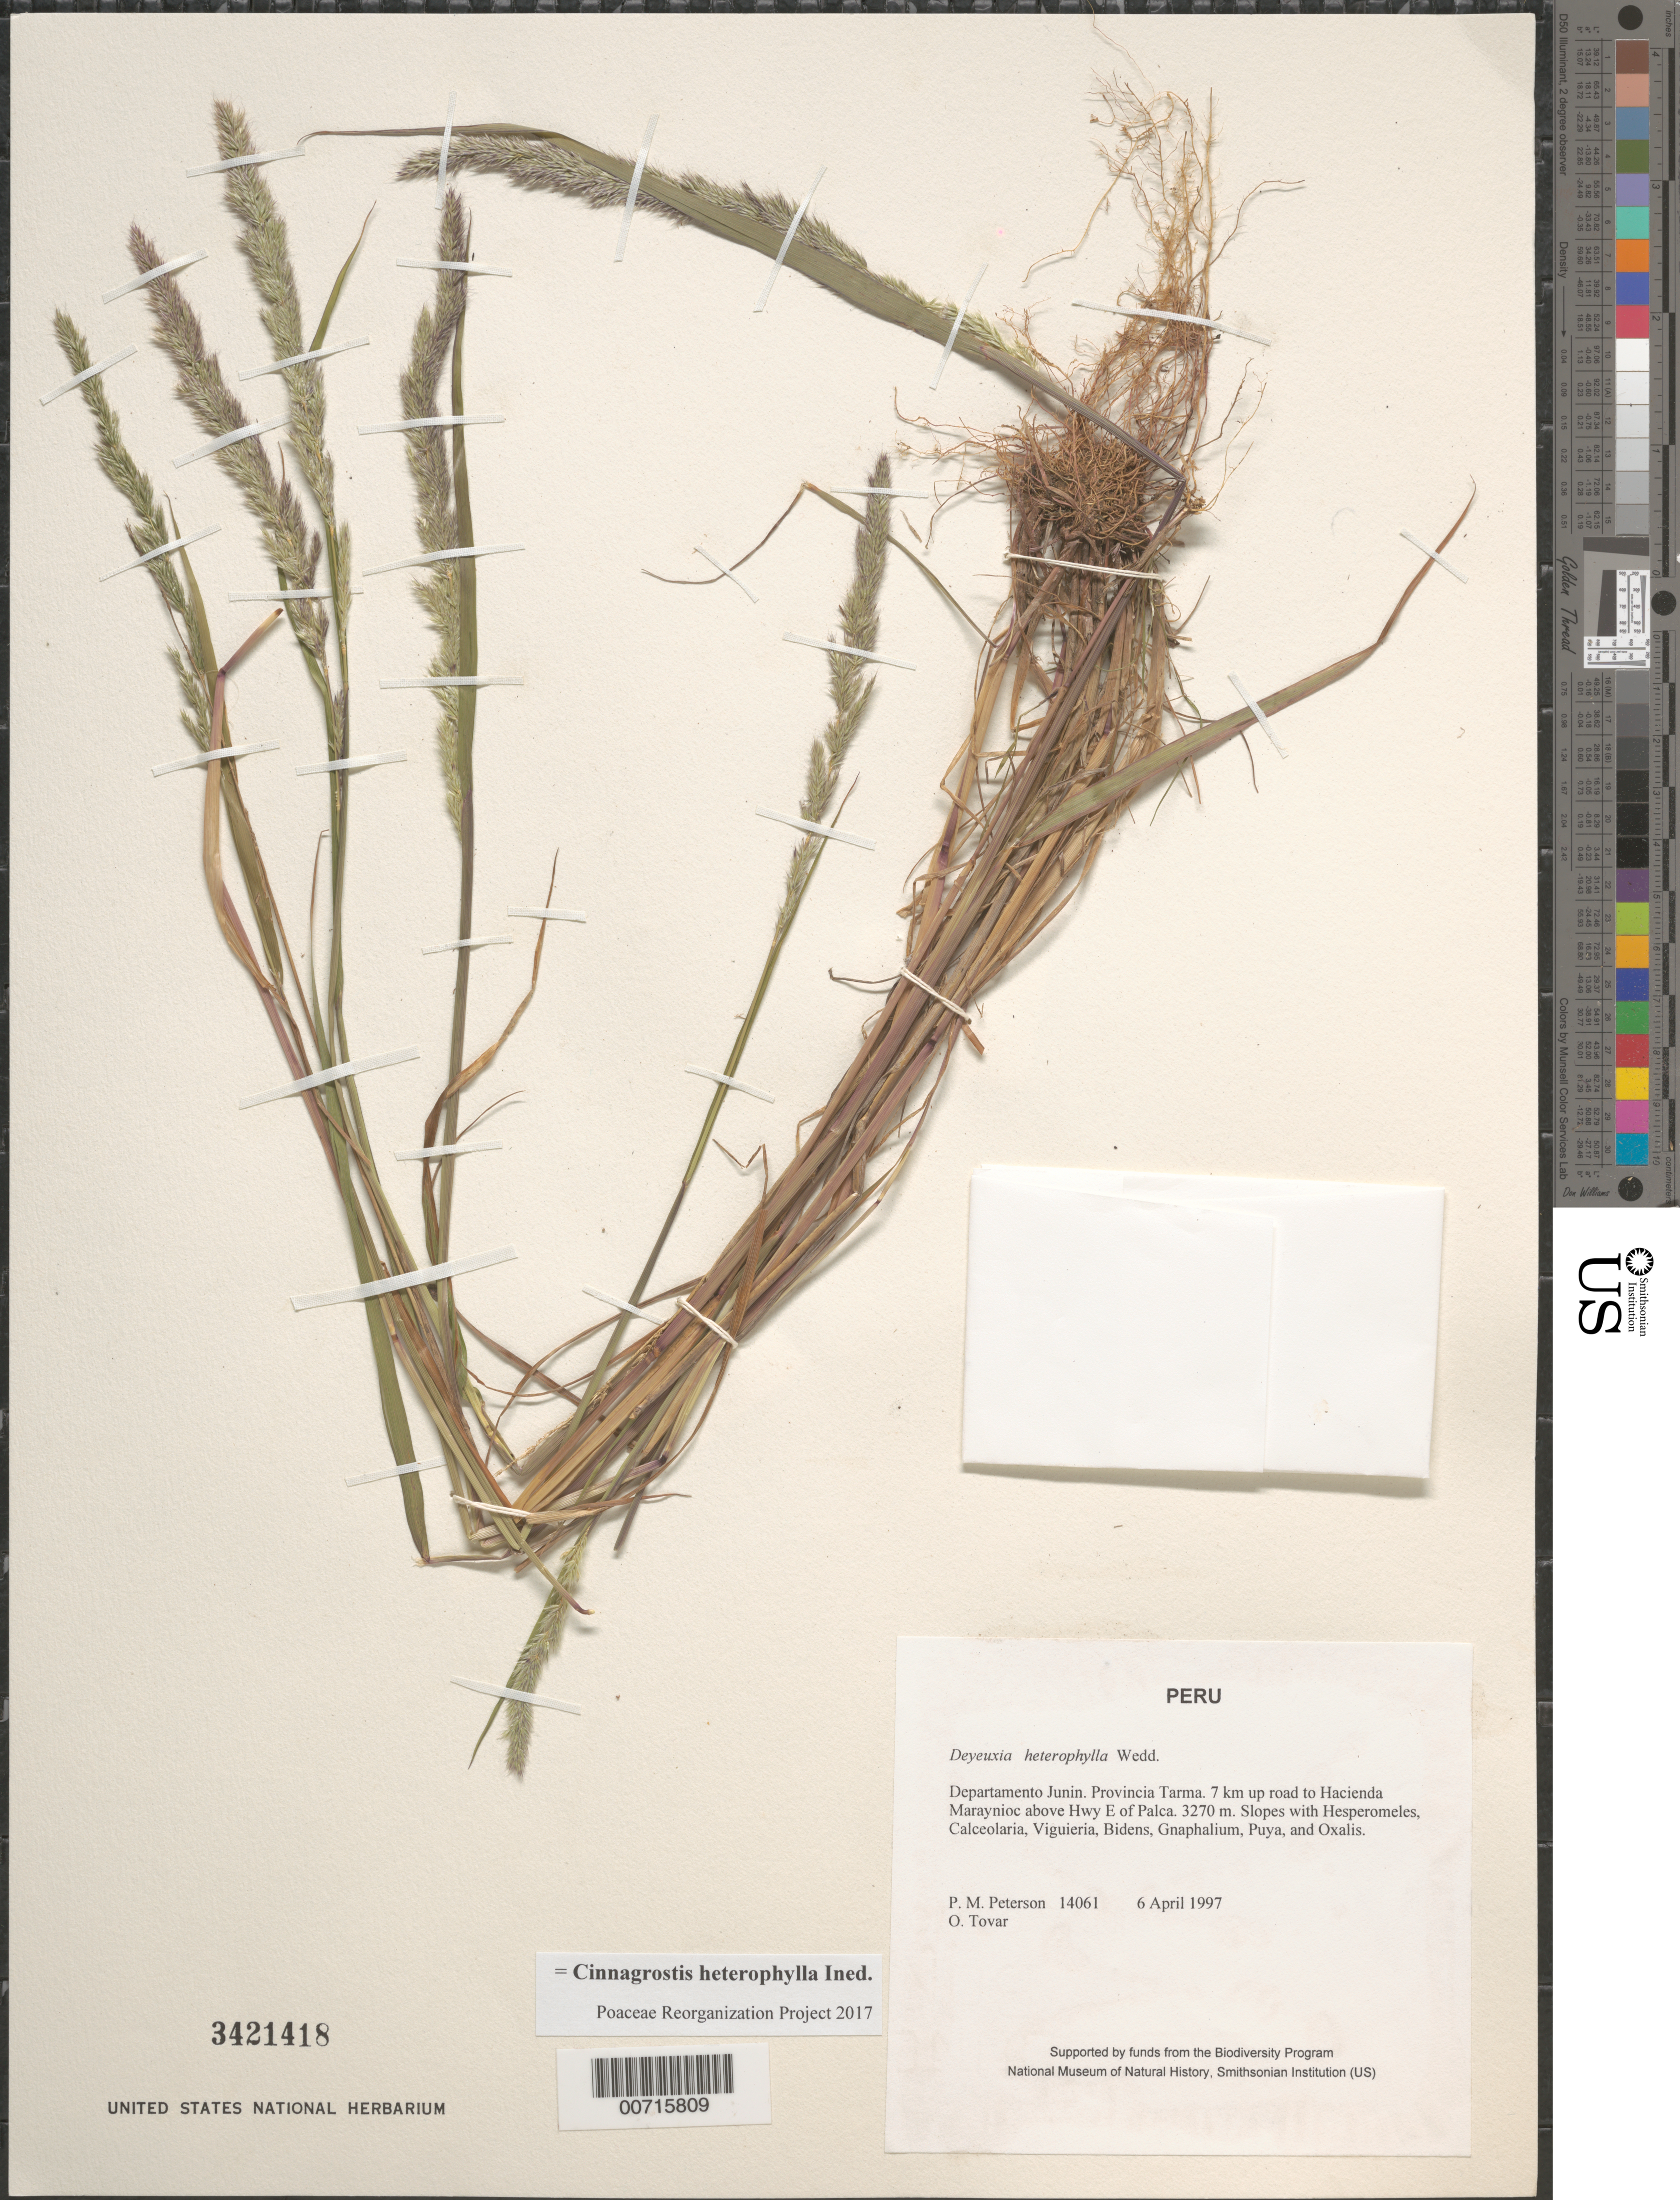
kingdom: Plantae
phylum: Tracheophyta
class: Liliopsida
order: Poales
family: Poaceae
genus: Cinnagrostis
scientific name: Cinnagrostis heterophylla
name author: (Wedd.) P.M. Peterson et al.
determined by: Poaceae Reorganization Project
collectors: P. M. Peterson & Ó. Tovar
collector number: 14061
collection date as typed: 06 Apr 1997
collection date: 1997-04-06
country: Peru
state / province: Junín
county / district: Tarma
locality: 7 km up road to Hacienda Maraynioc above Hwy E of Palca.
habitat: Slopes with Hesperomeles, Calceolaria, Viguieria, Bidens, Gnaphalium, Puya, and Oxalis.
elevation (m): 3270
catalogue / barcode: US 3421418